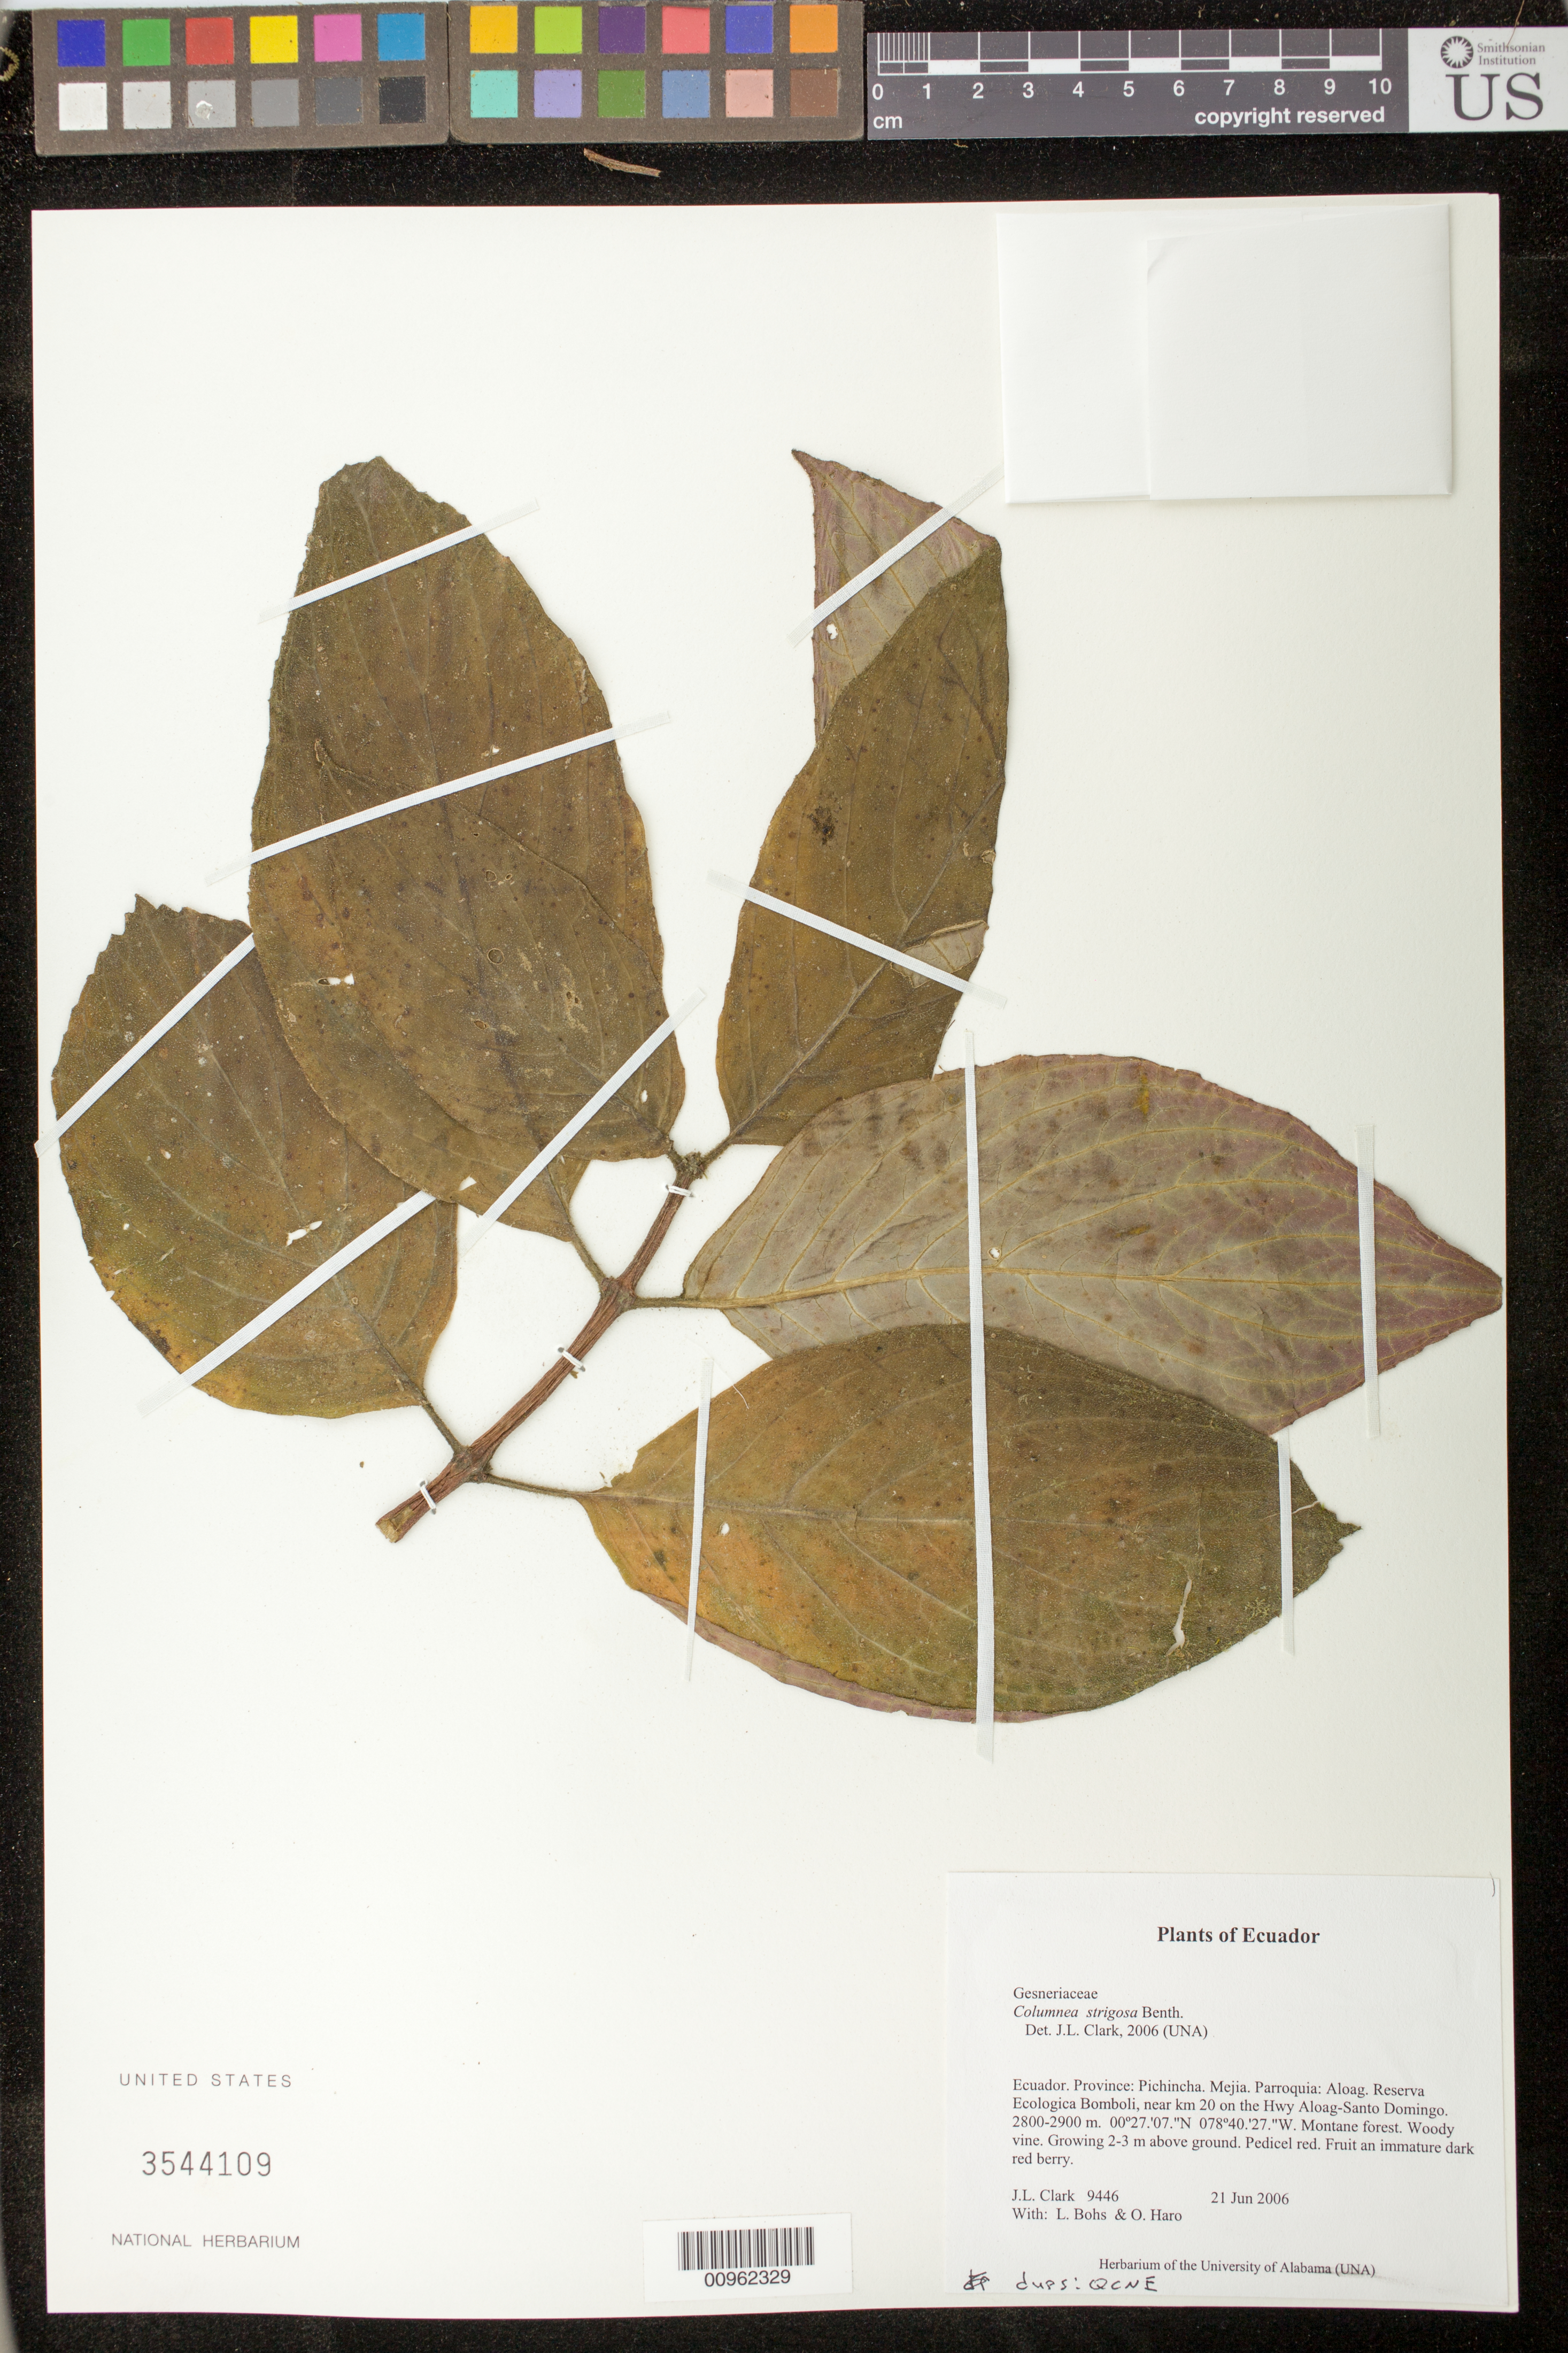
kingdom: Plantae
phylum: Tracheophyta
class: Magnoliopsida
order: Lamiales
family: Gesneriaceae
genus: Columnea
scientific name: Columnea strigosa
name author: Benth.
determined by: Clark, J. L., (SEL), The Marie Selby Botanical Garden (UNITED STATES)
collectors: J. L. Clark, L. A. Bohs & O. Haro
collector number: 9446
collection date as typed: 21 Jun 2006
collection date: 2006-06-21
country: Ecuador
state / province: Pichincha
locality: Mejia. Parroquia: Aloag. Reserva Ecologica Bomboli, near km 20 on the Hwy Aloag-Santo Domingo.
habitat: Montane forest.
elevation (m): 2800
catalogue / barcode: US 3544109